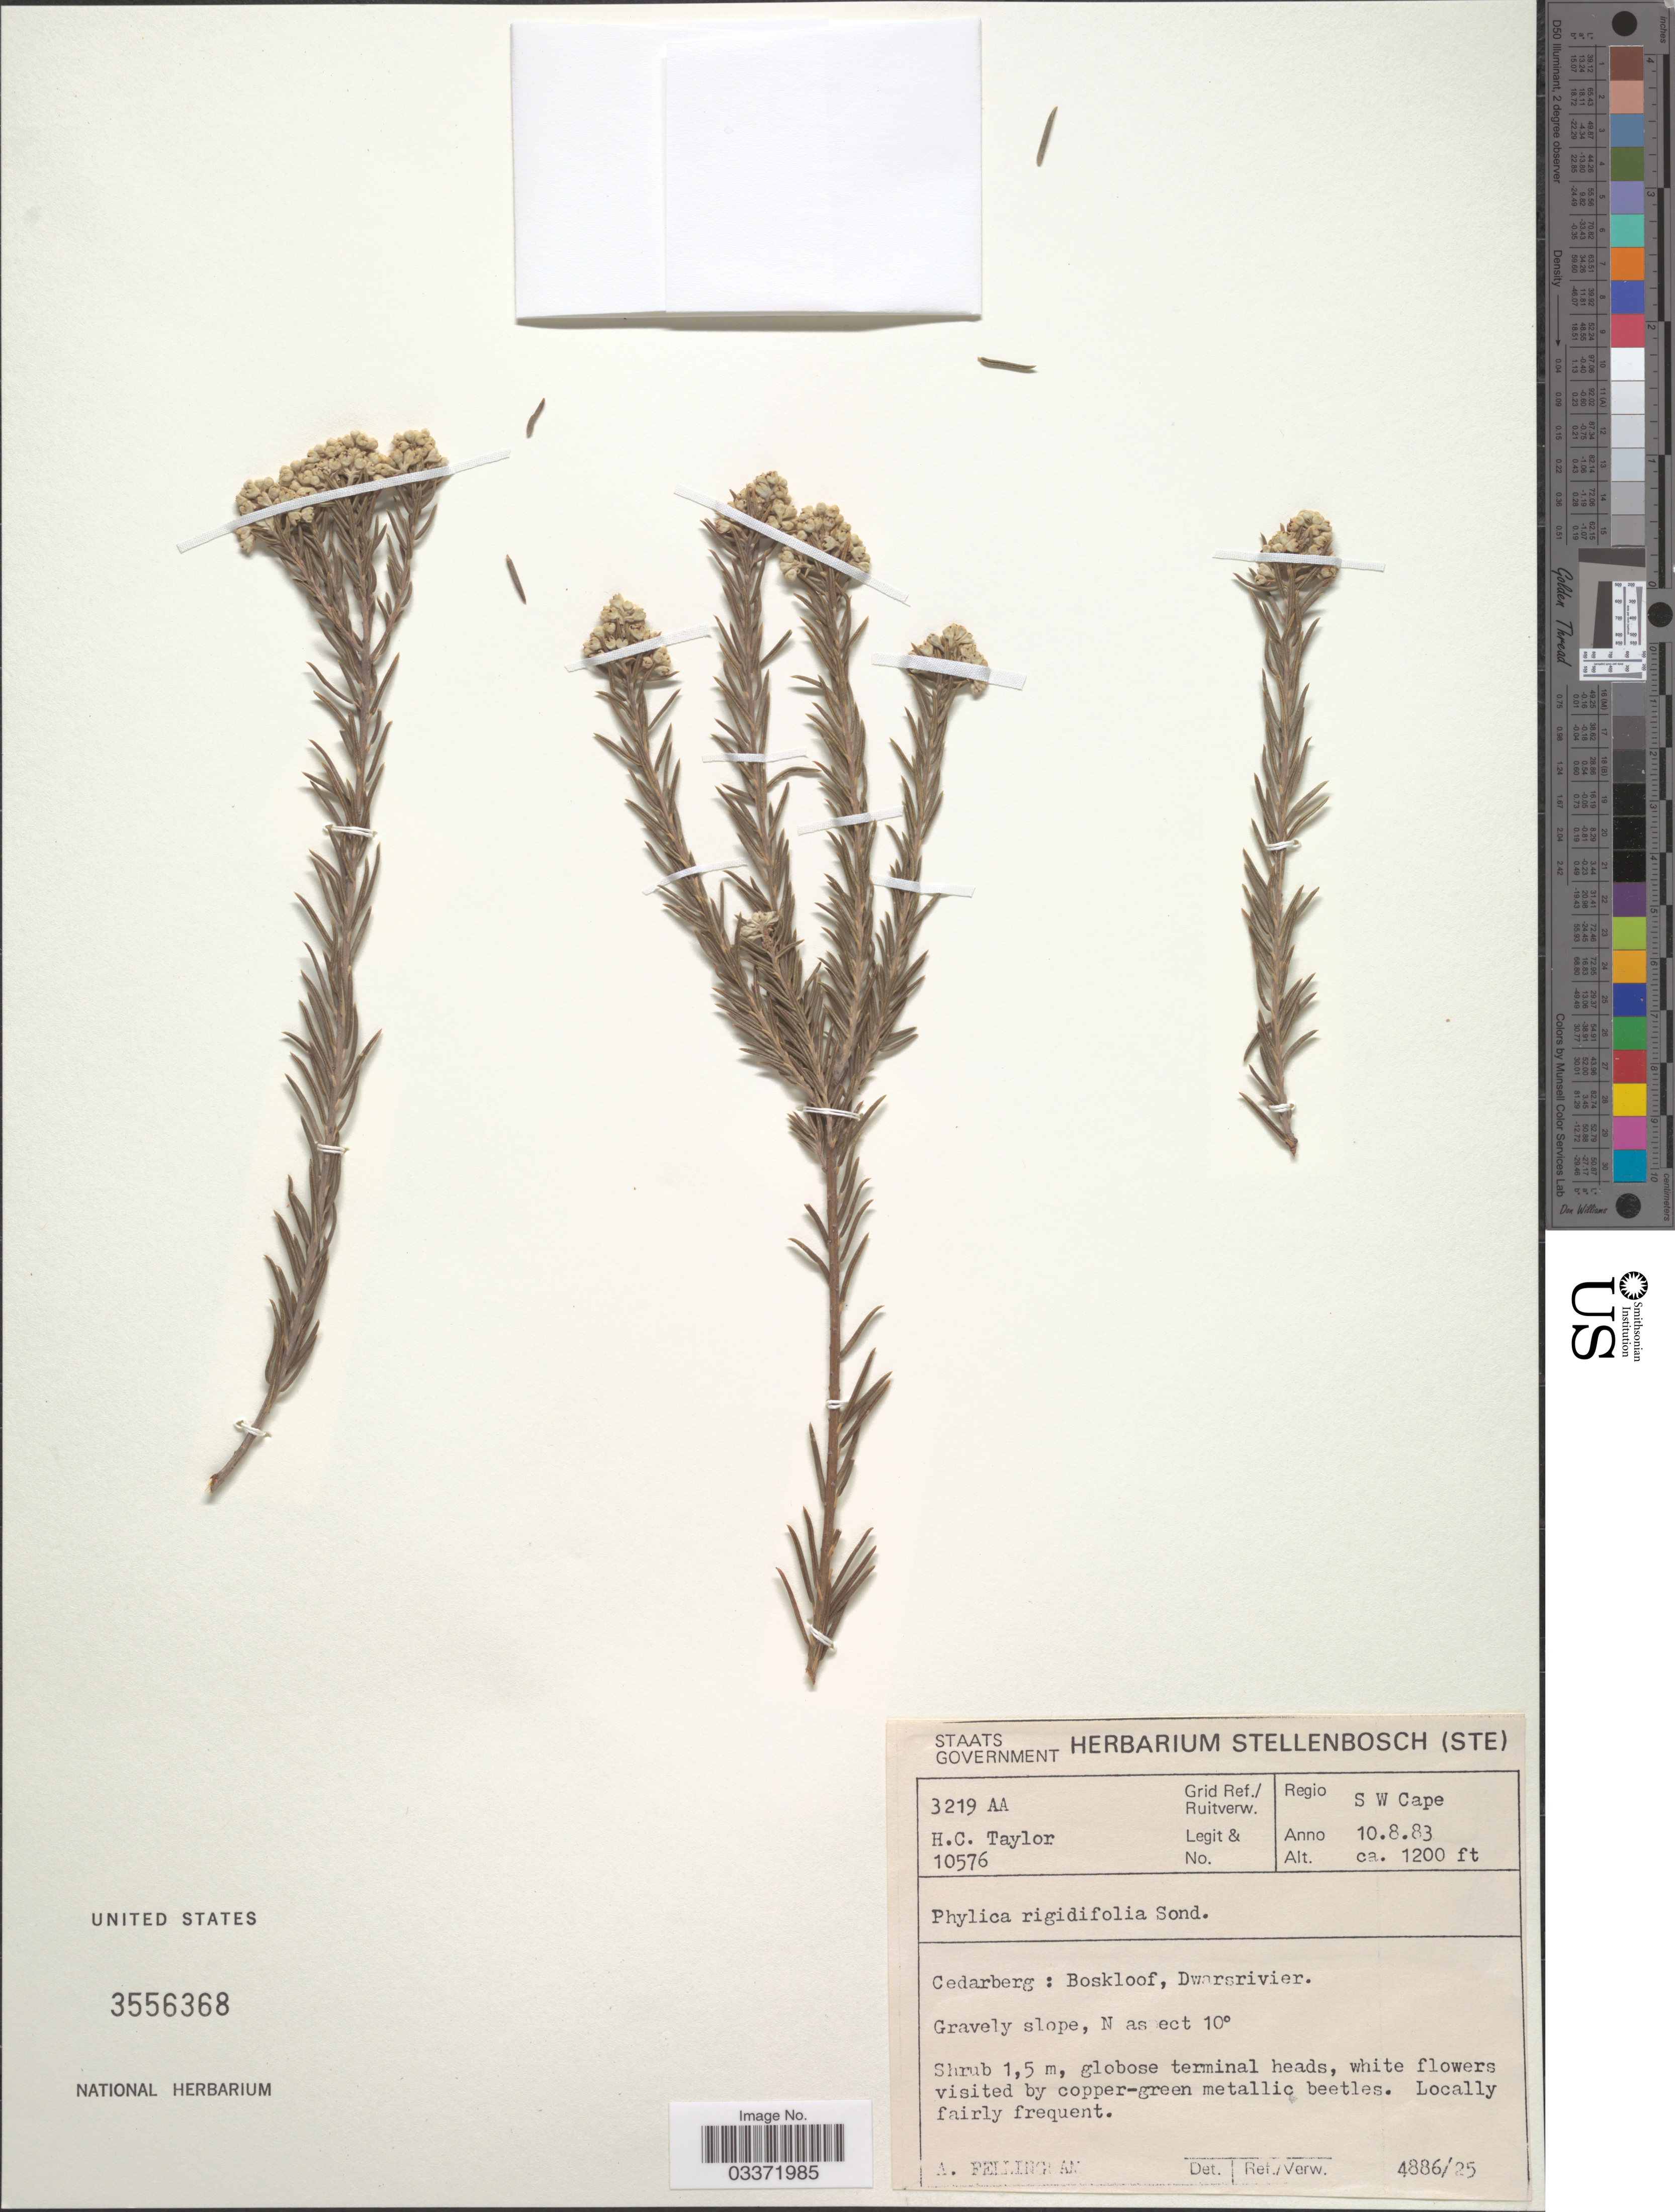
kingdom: Plantae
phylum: Tracheophyta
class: Magnoliopsida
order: Rosales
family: Rhamnaceae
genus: Phylica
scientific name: Phylica rigidifolia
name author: Sond.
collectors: H. Taylor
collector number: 10576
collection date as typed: Transcribed d/m/y: 10/8/83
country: South Africa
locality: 3219 AA Grid Ref./ Ruitverw. Regio S W Cape. Cedarberg: Boskloof, Dwarsriver. Gravely slope, N as ect 10°.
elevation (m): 366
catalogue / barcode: US 3556368